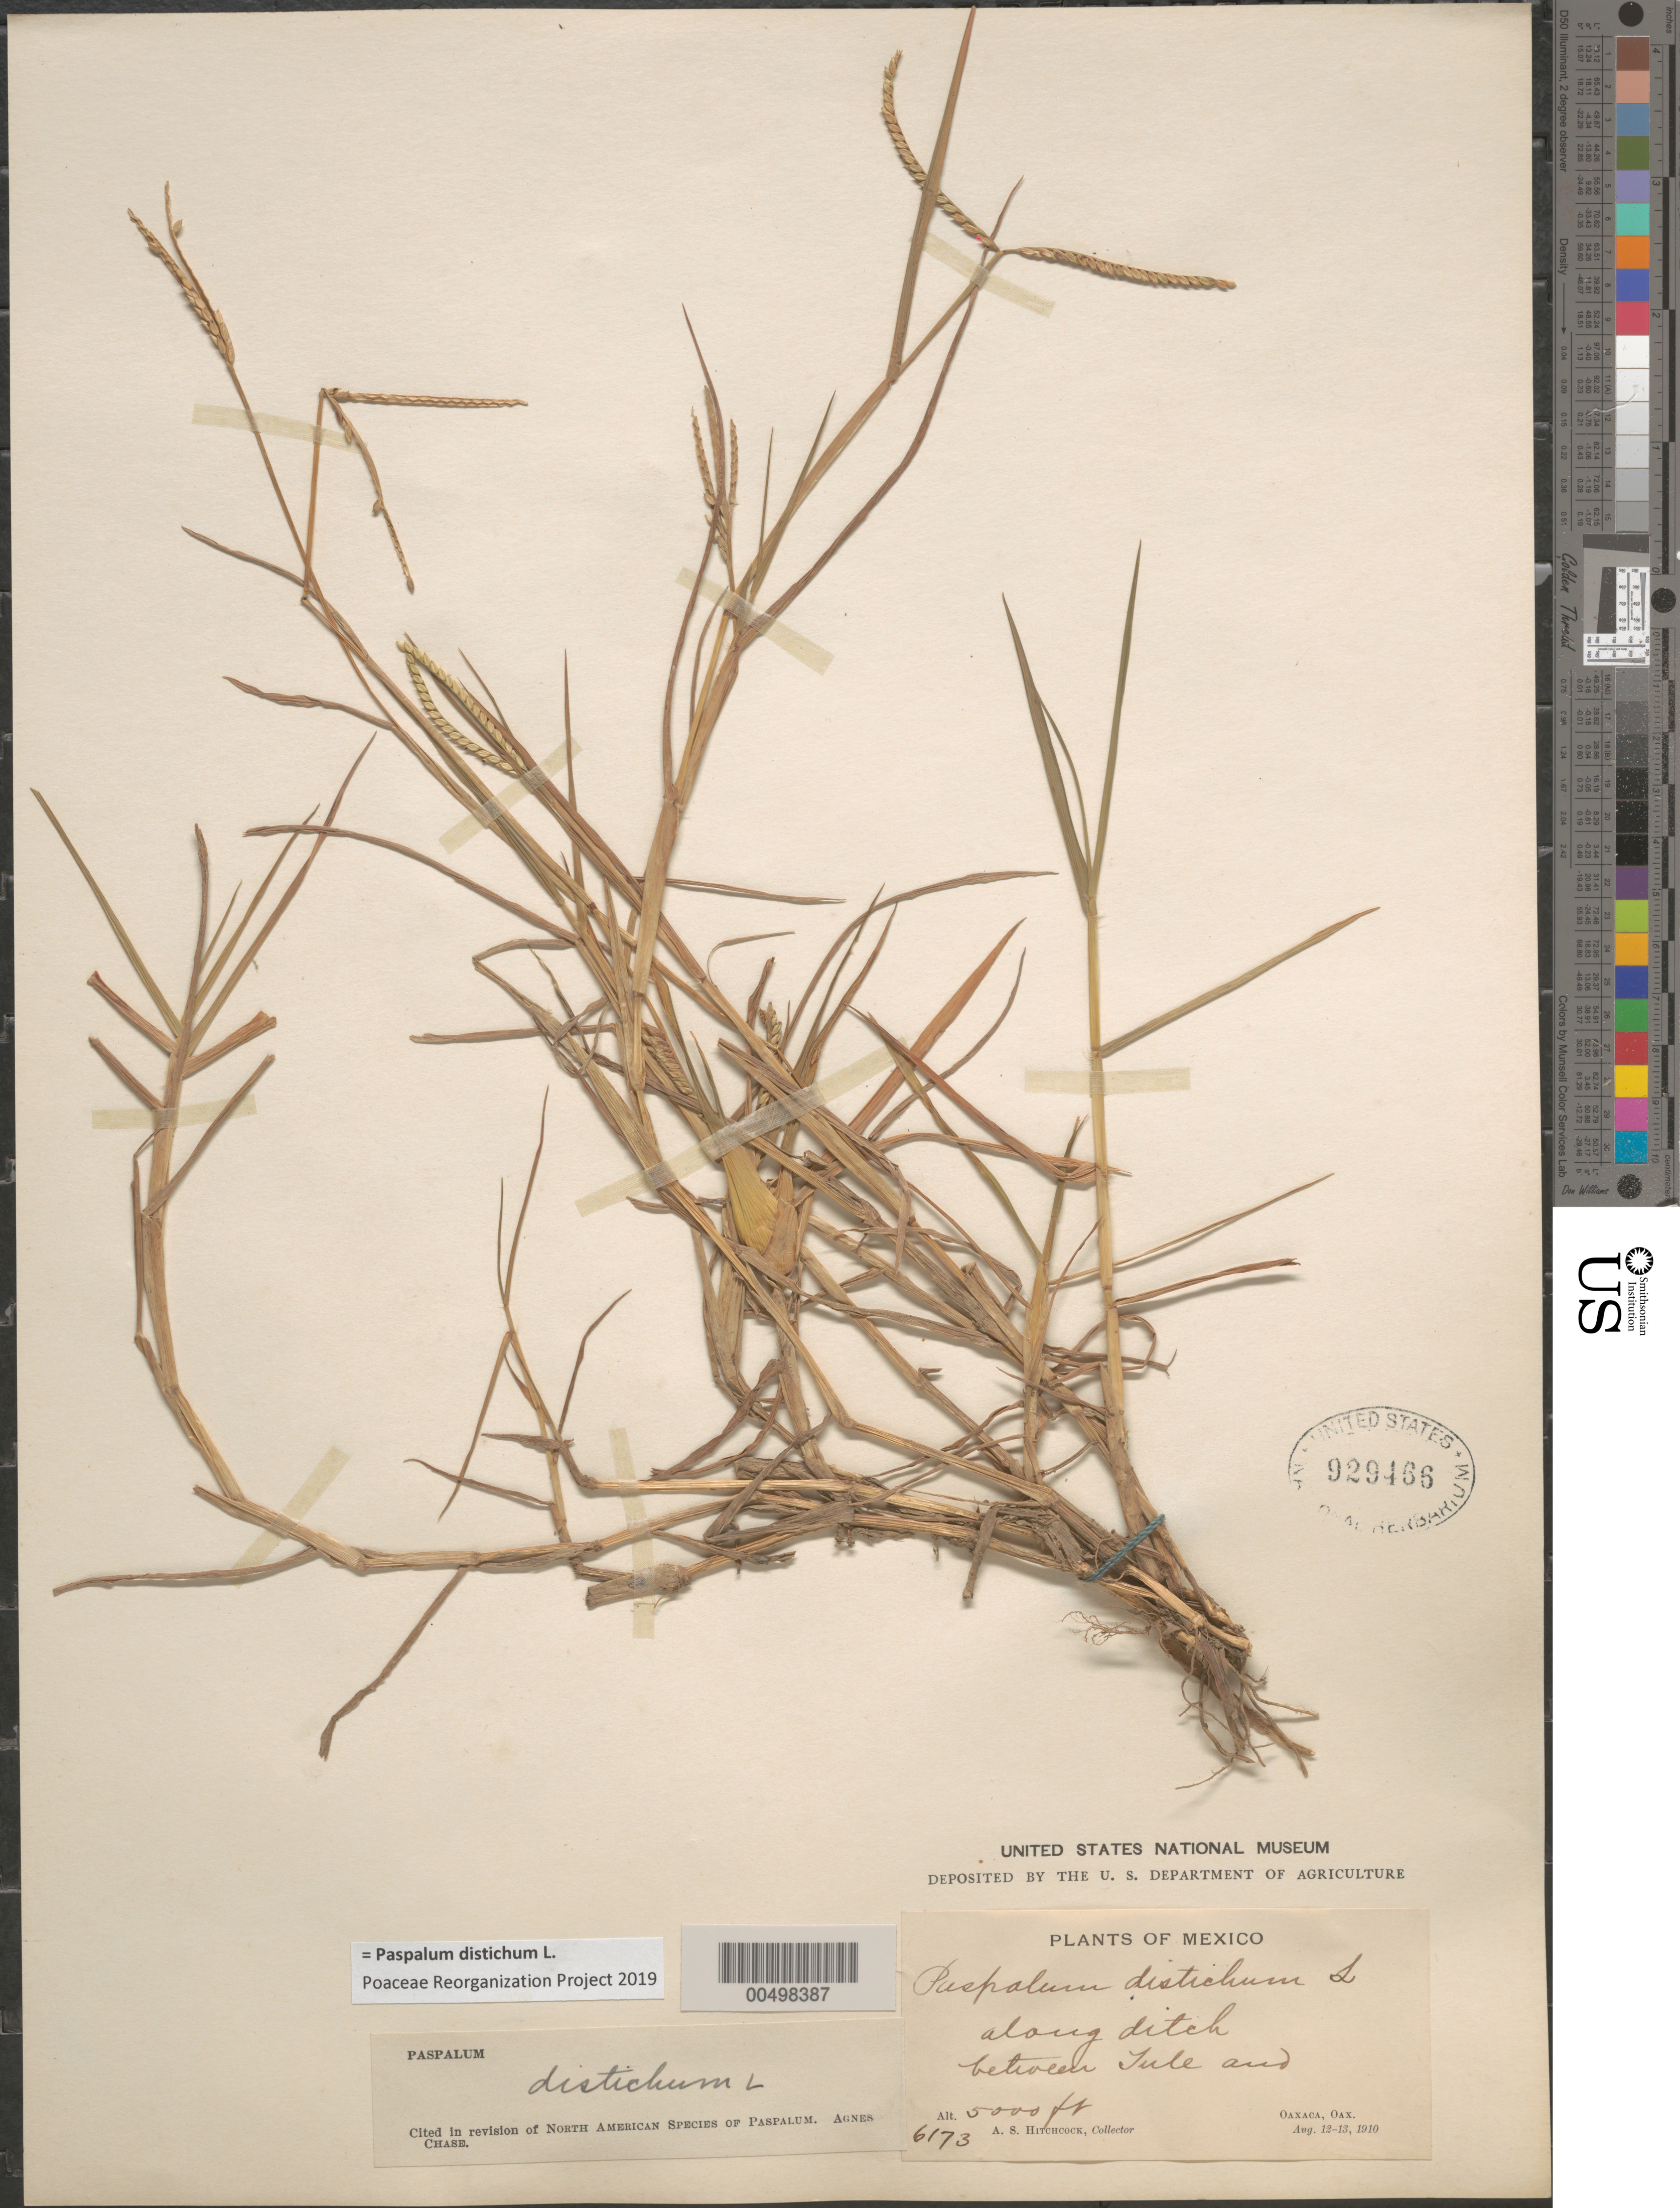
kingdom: Plantae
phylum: Tracheophyta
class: Liliopsida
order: Poales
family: Poaceae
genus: Paspalum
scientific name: Paspalum paspaloides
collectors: A. S. Hitchcock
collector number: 6173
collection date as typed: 12 Aug 1910 to 13 Aug 1910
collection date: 1910-08-12/1910-08-13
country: Mexico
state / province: Oaxaca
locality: Between Tule & Oaxaca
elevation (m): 1524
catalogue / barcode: US 929466